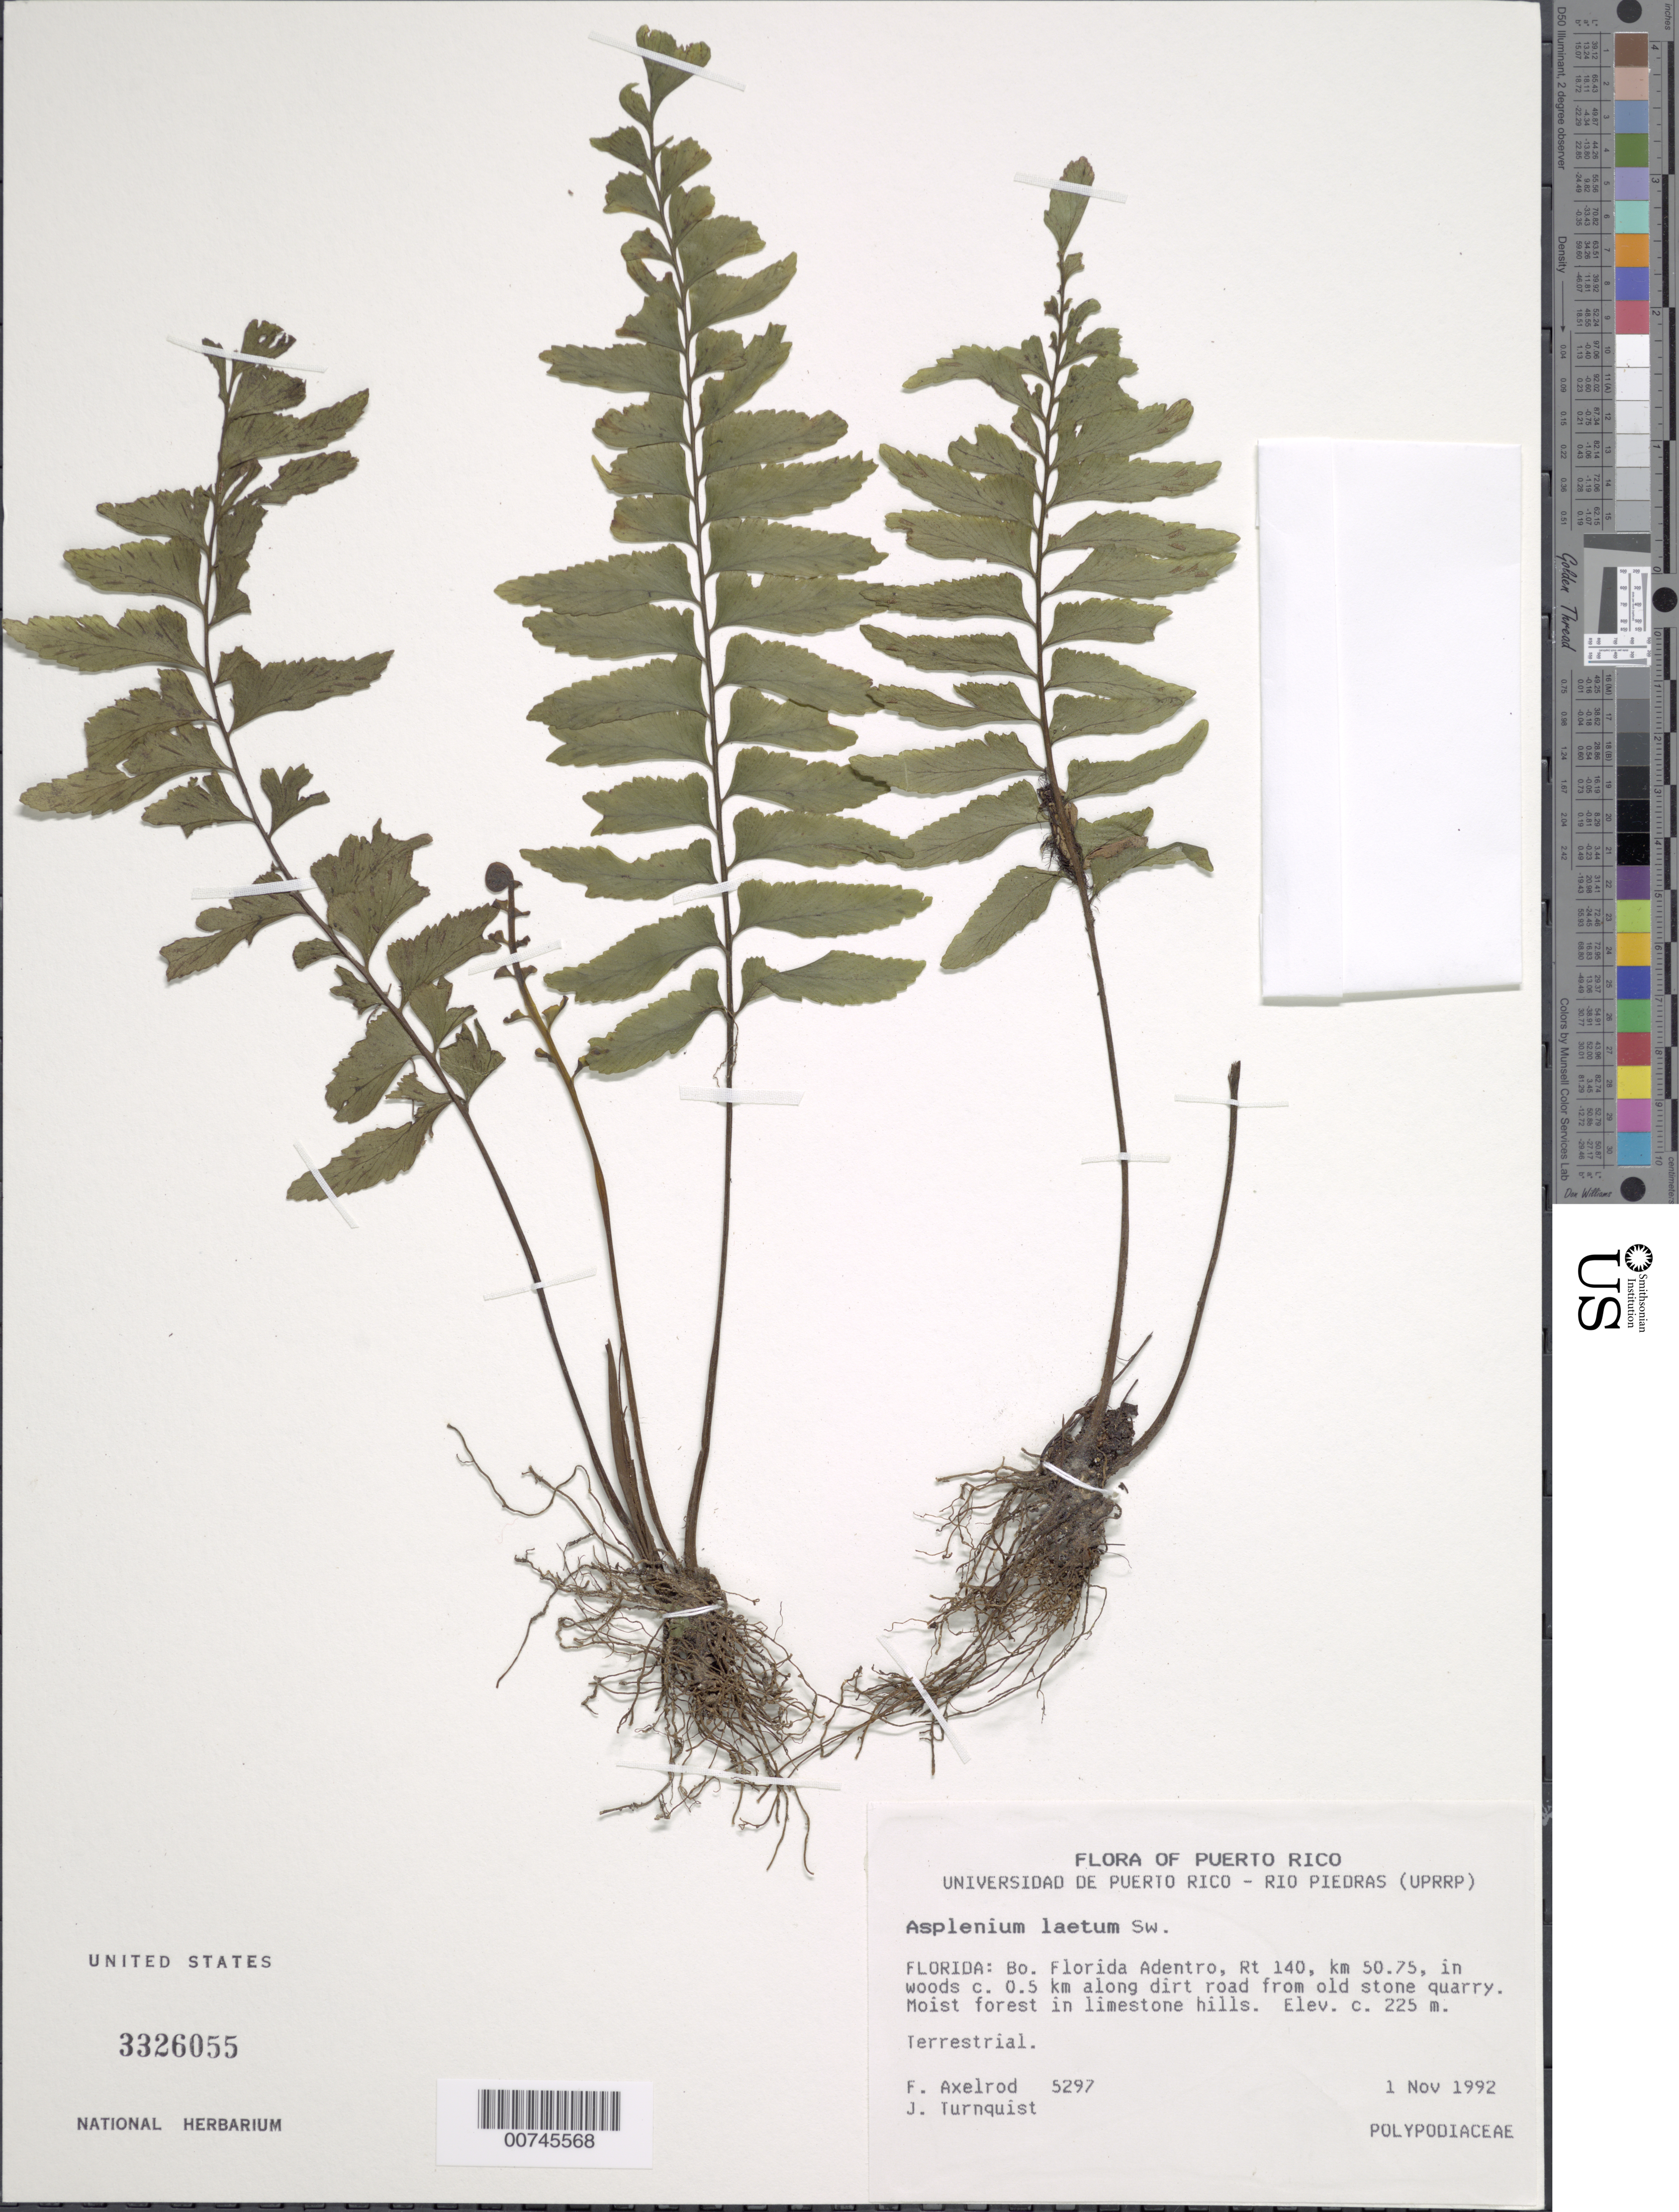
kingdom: Plantae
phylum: Tracheophyta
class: Polypodiopsida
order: Polypodiales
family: Aspleniaceae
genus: Asplenium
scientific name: Asplenium laetum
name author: Sw.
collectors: F. S. Axelrod & J. Turnquist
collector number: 5297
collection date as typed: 01 Nov 1992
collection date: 1992-11-01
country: Puerto Rico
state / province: Florida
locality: Florida: Barrio Florida Adentro, Rt 140, km 50.75, in woods c. 0.5 km along dirt road from old stone quarry. Moist forest in limestone hills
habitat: Terrestrial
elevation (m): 225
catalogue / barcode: US 3326055